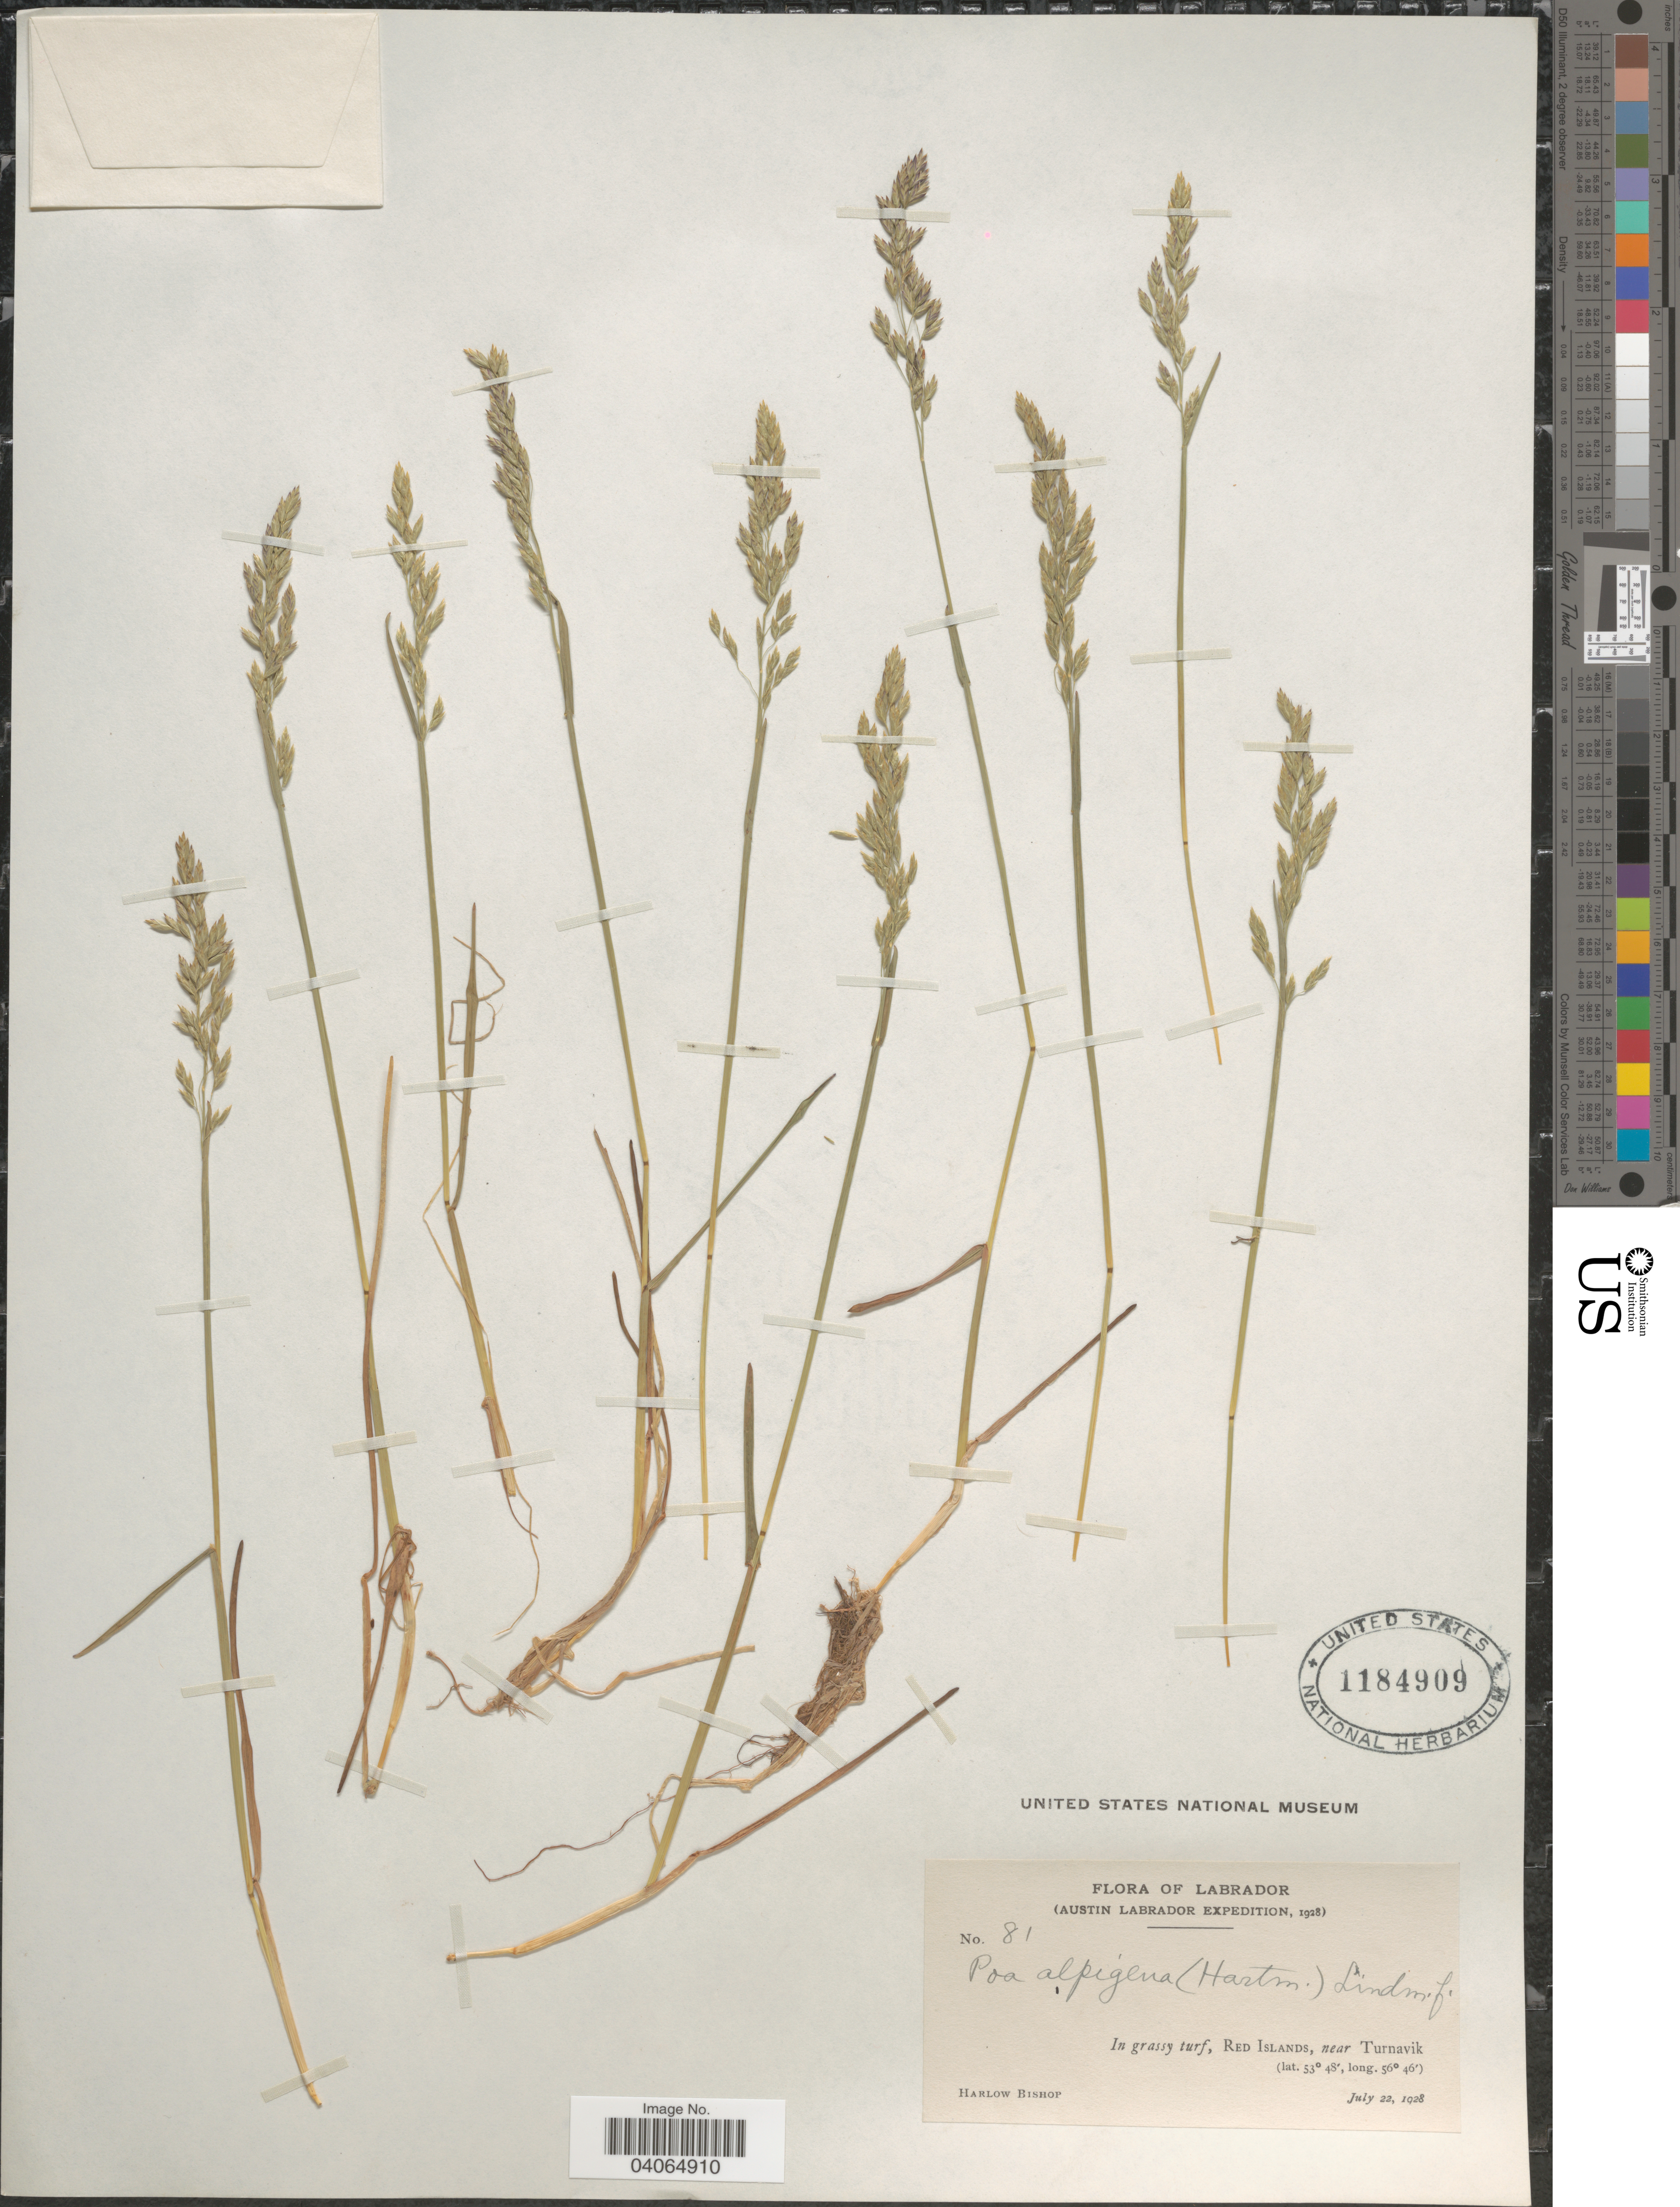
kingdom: Plantae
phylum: Tracheophyta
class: Liliopsida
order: Poales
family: Poaceae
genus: Poa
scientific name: Poa pratensis subsp. alpigena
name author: (Lindm.) Hiitonen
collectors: H. Bishop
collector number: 81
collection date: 1928-07-22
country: Canada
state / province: Newfoundland and Labrador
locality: Labrador. (Austin Labrador Expedition, 1928). Red Islands, near Turnavik.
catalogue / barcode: US 1184909